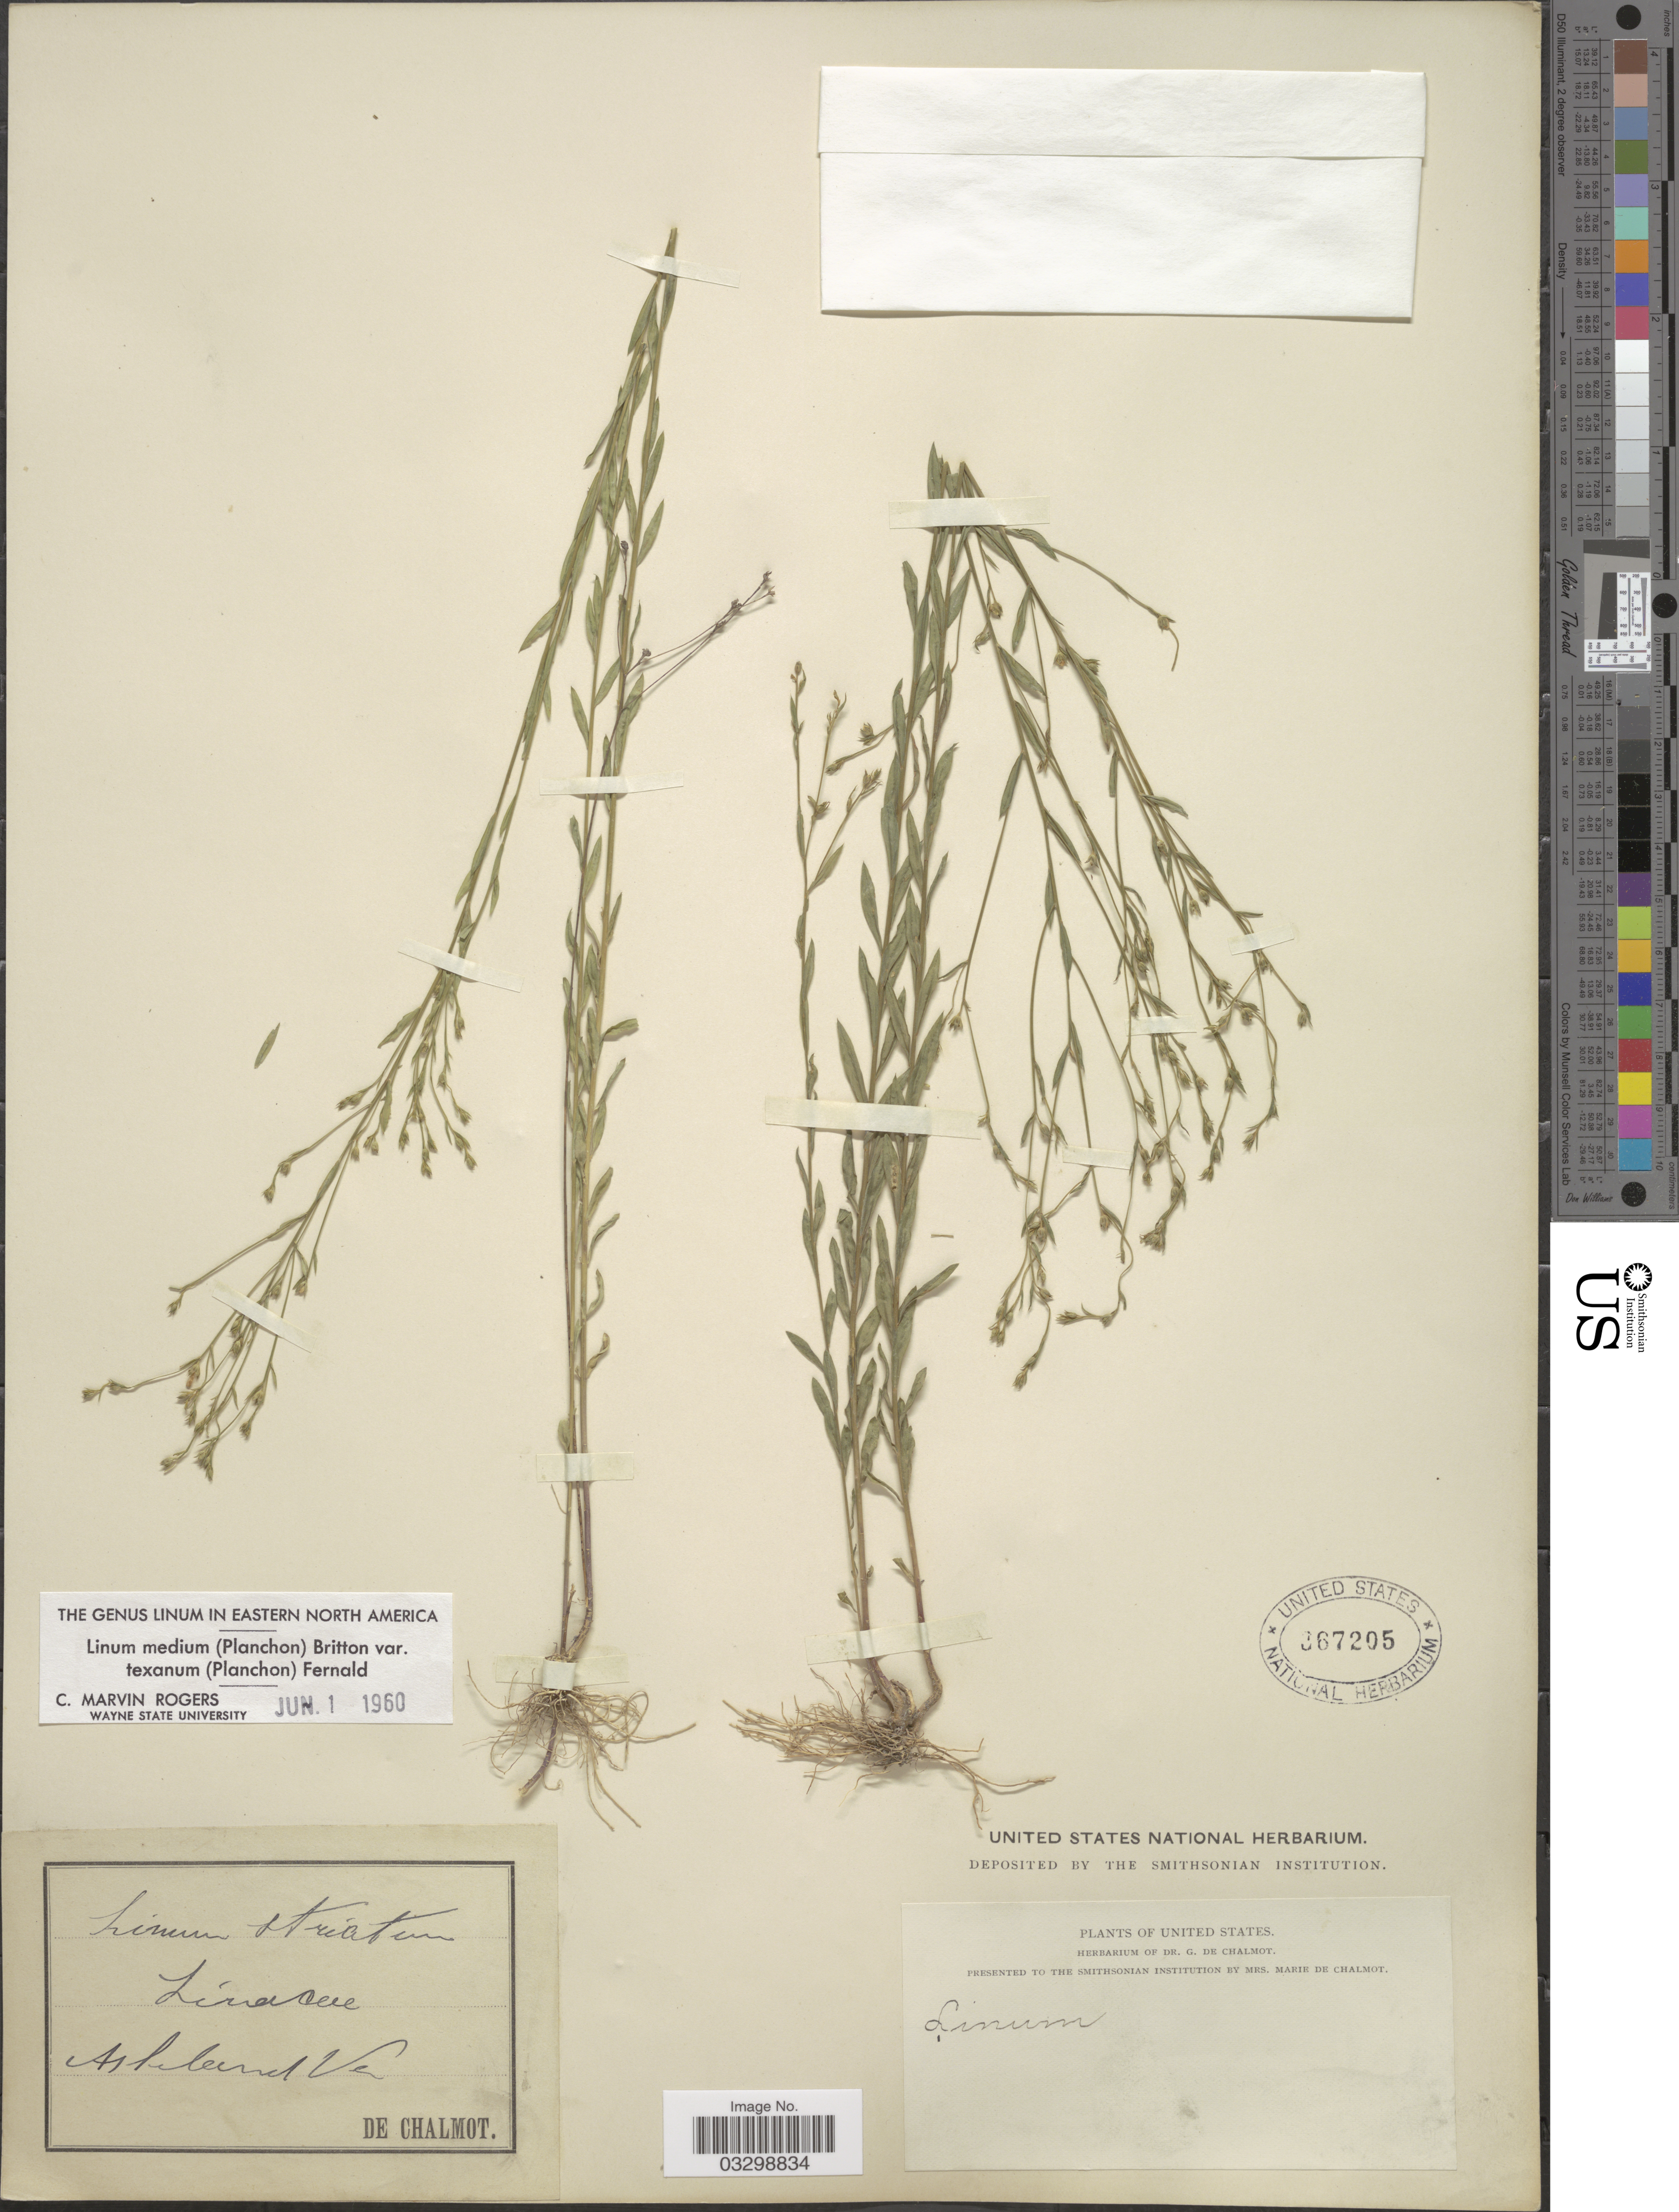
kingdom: Plantae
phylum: Tracheophyta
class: Magnoliopsida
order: Malpighiales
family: Linaceae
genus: Linum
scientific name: Linum medium var. texanum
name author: (Planch.) Fernald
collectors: G. de Chalmot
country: United States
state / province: Virginia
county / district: Hanover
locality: Ashland.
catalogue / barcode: US 367205